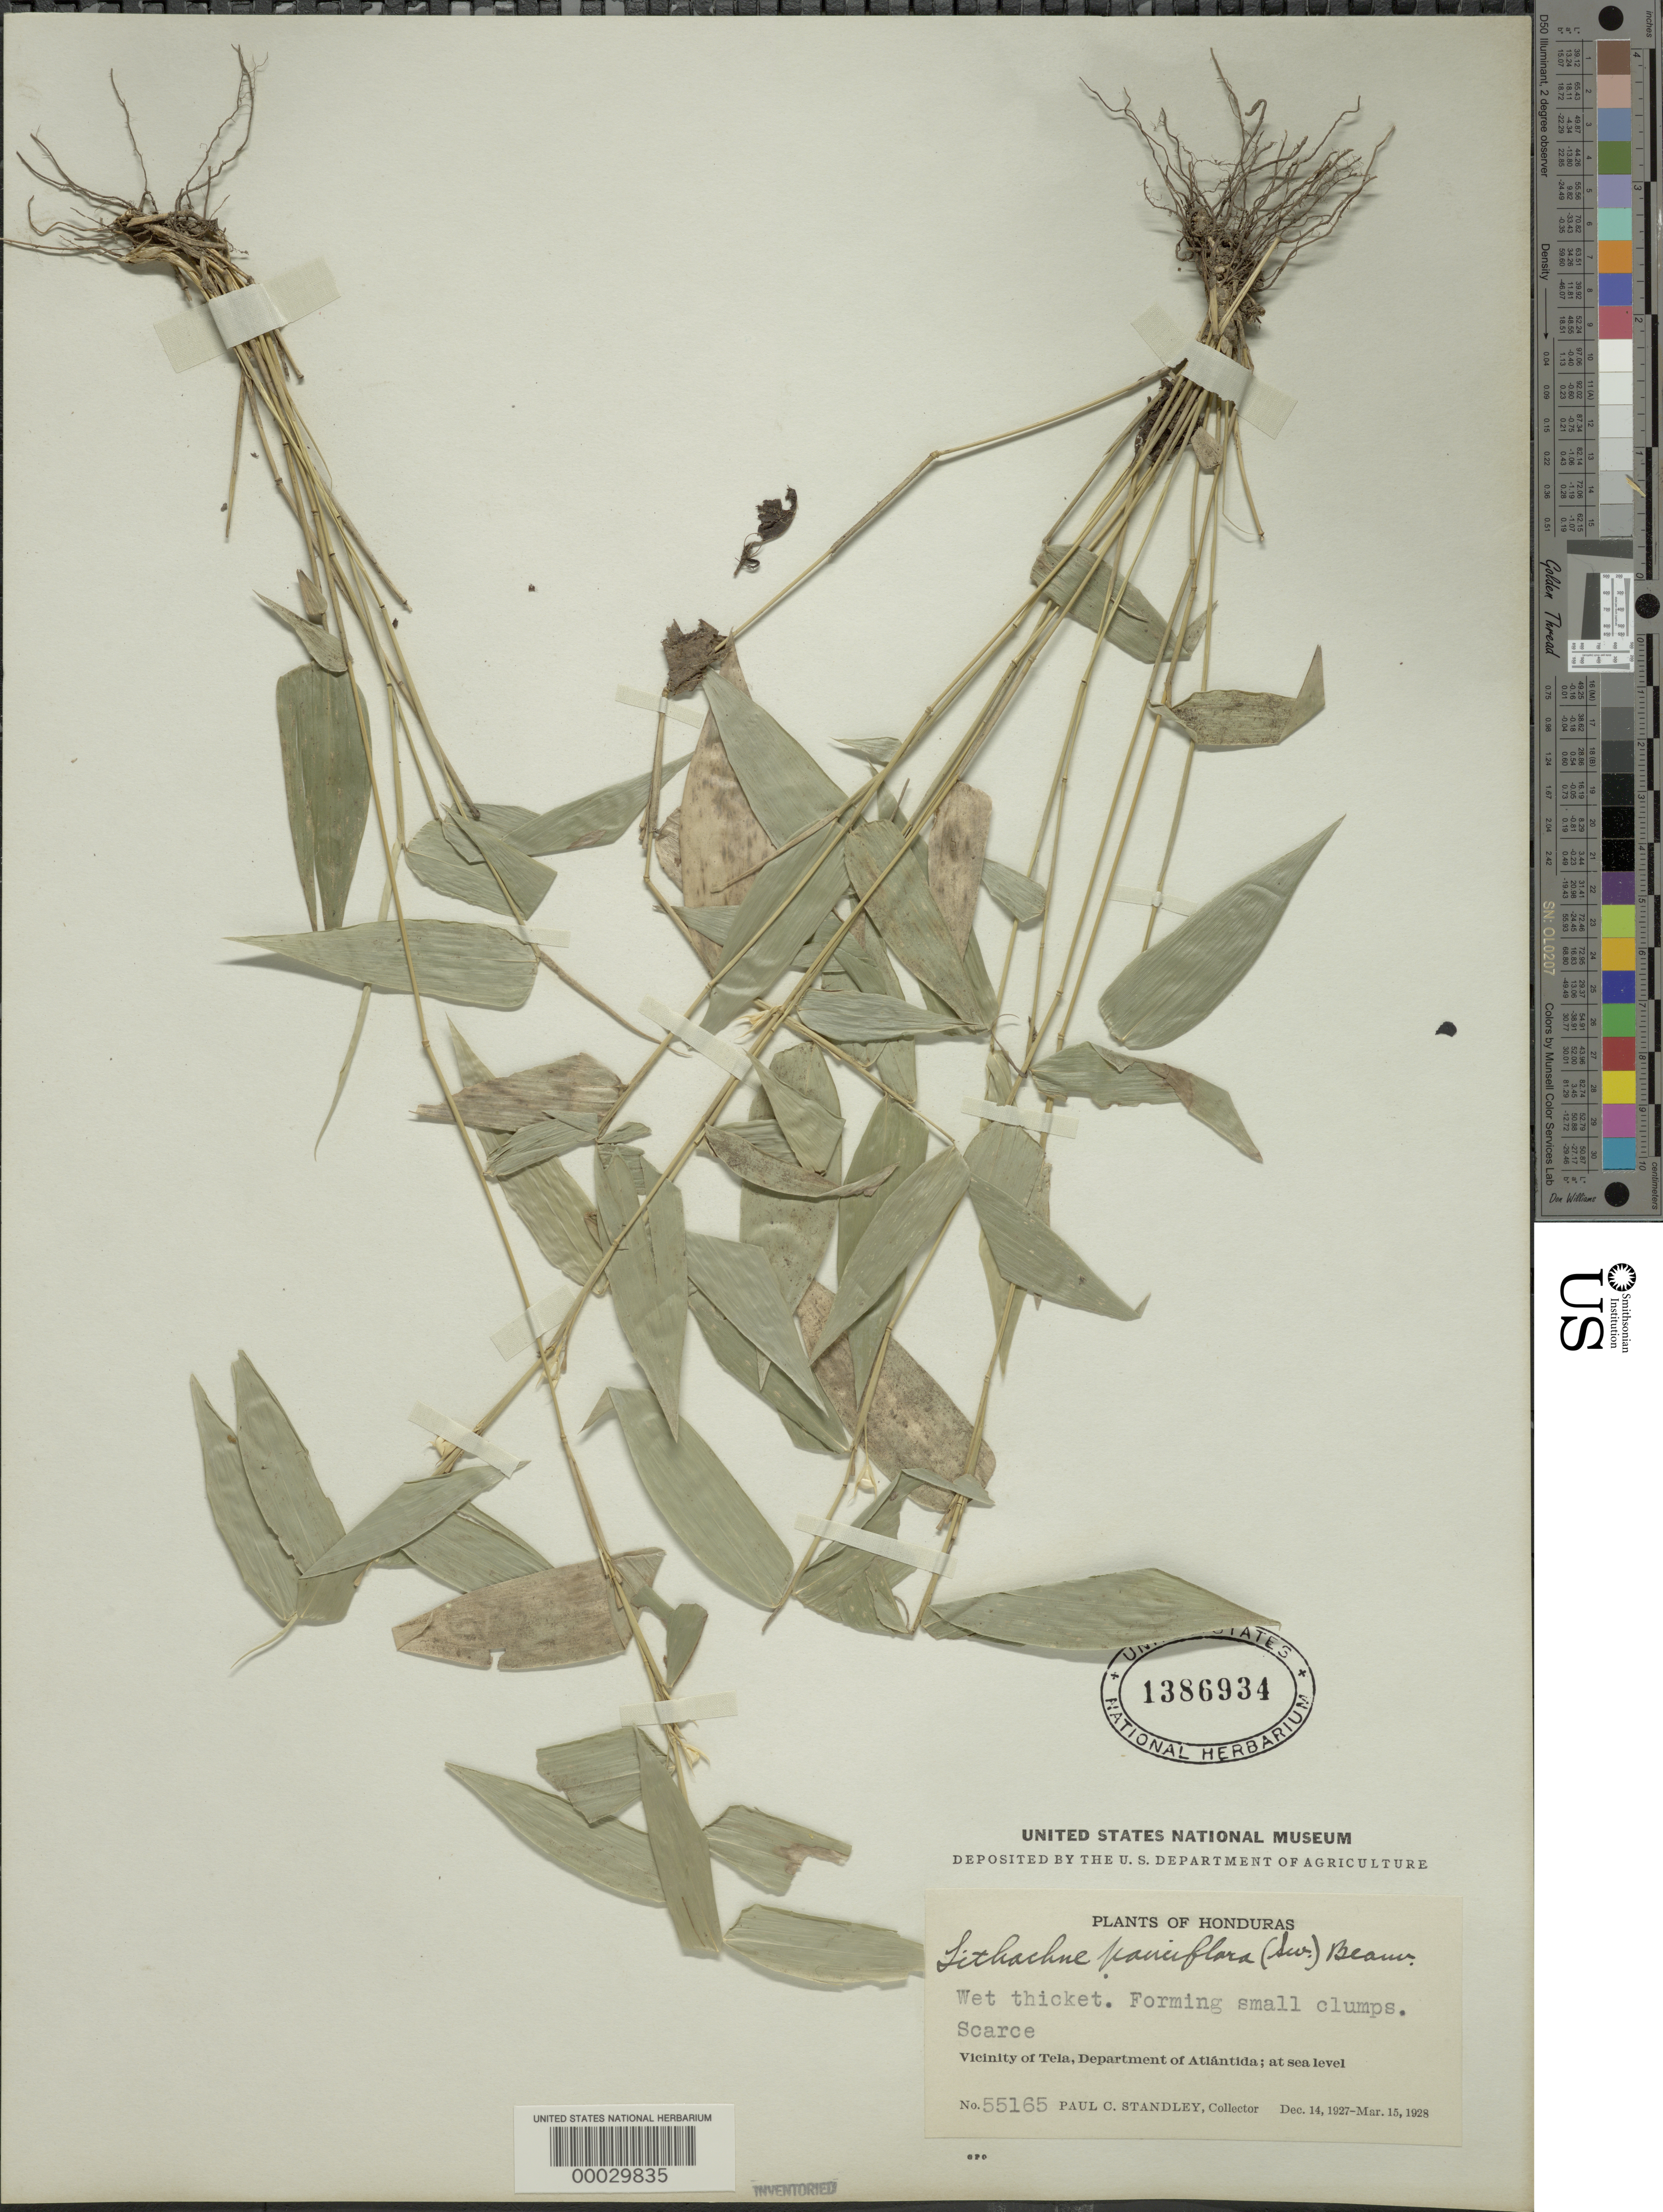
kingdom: Plantae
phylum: Tracheophyta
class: Liliopsida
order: Poales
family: Poaceae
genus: Lithachne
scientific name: Lithachne pauciflora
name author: (Sw.) P. Beauv.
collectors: P. C. Standley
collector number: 55165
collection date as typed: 14 Dec 1927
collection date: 1927-12-14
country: Honduras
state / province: Atlántida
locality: Tela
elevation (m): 0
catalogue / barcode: US 1386934